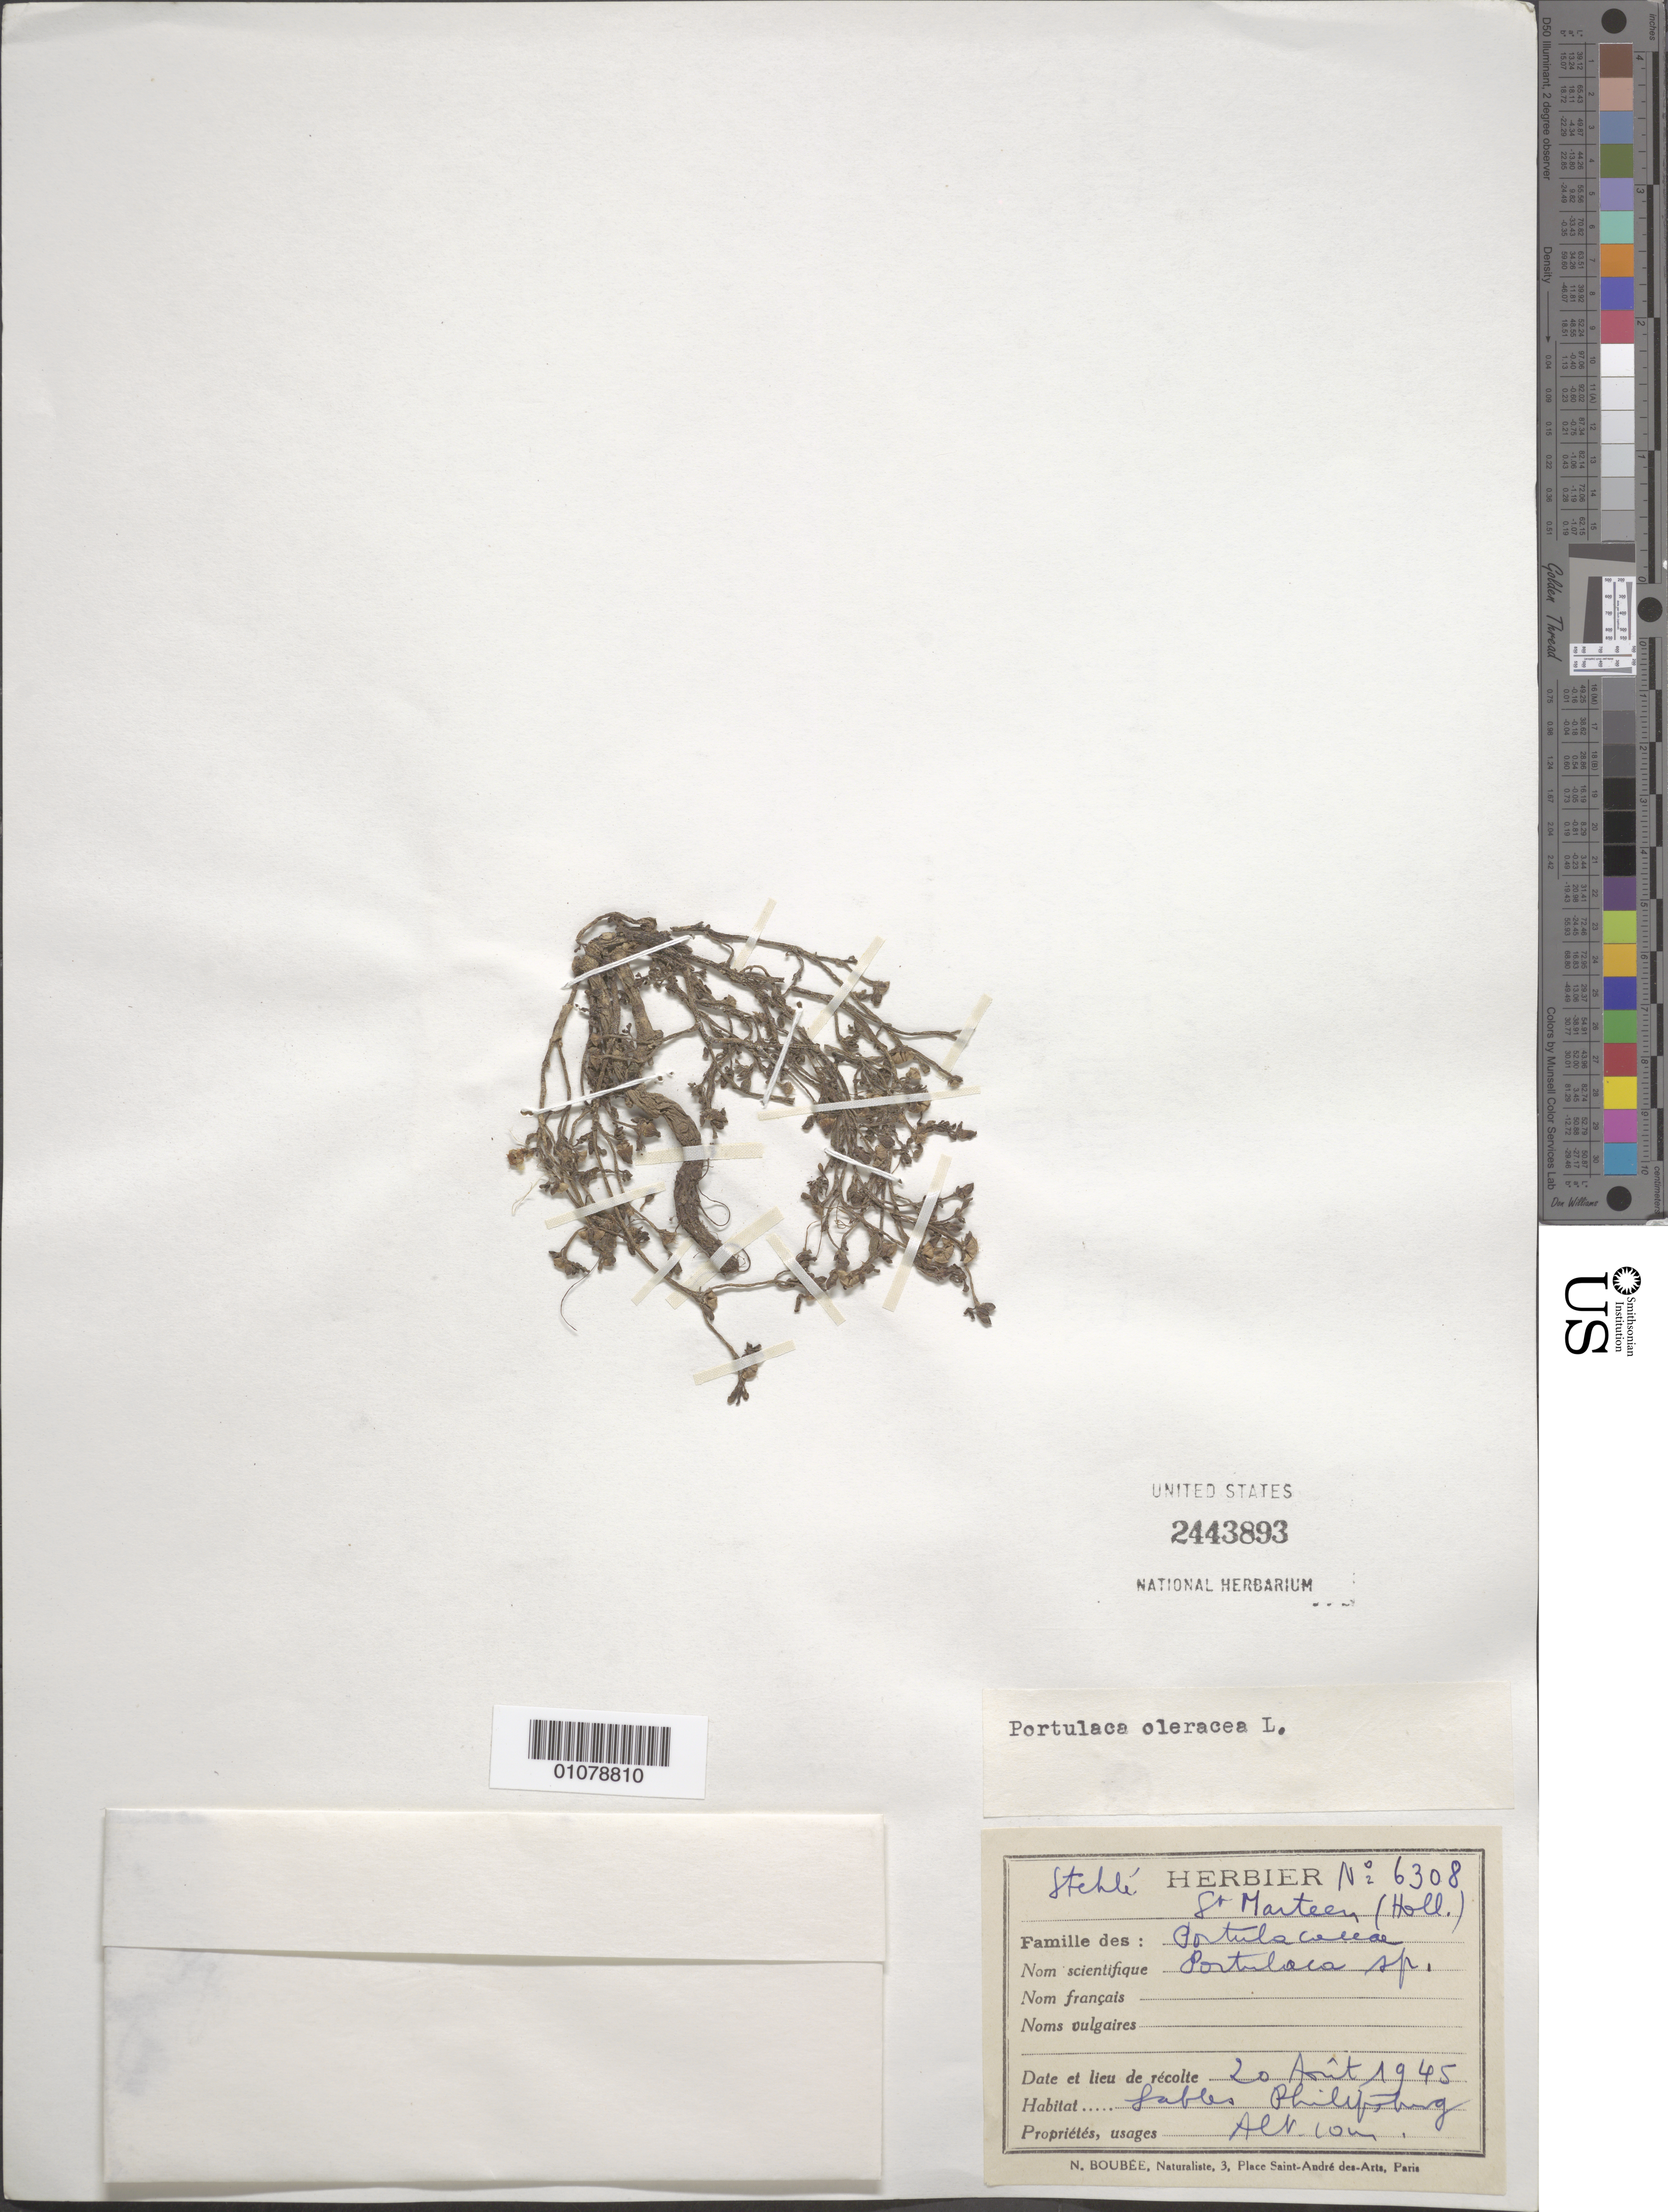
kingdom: Plantae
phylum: Tracheophyta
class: Magnoliopsida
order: Caryophyllales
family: Portulacaceae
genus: Portulaca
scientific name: Portulaca oleracea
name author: L.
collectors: H. Stehlé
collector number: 6308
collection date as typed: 20 Aug 1945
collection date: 1945-08-20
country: Sint Maartin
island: Sint Maarten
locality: St Marteen. Sables Philipsburg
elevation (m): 10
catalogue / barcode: US 2443893